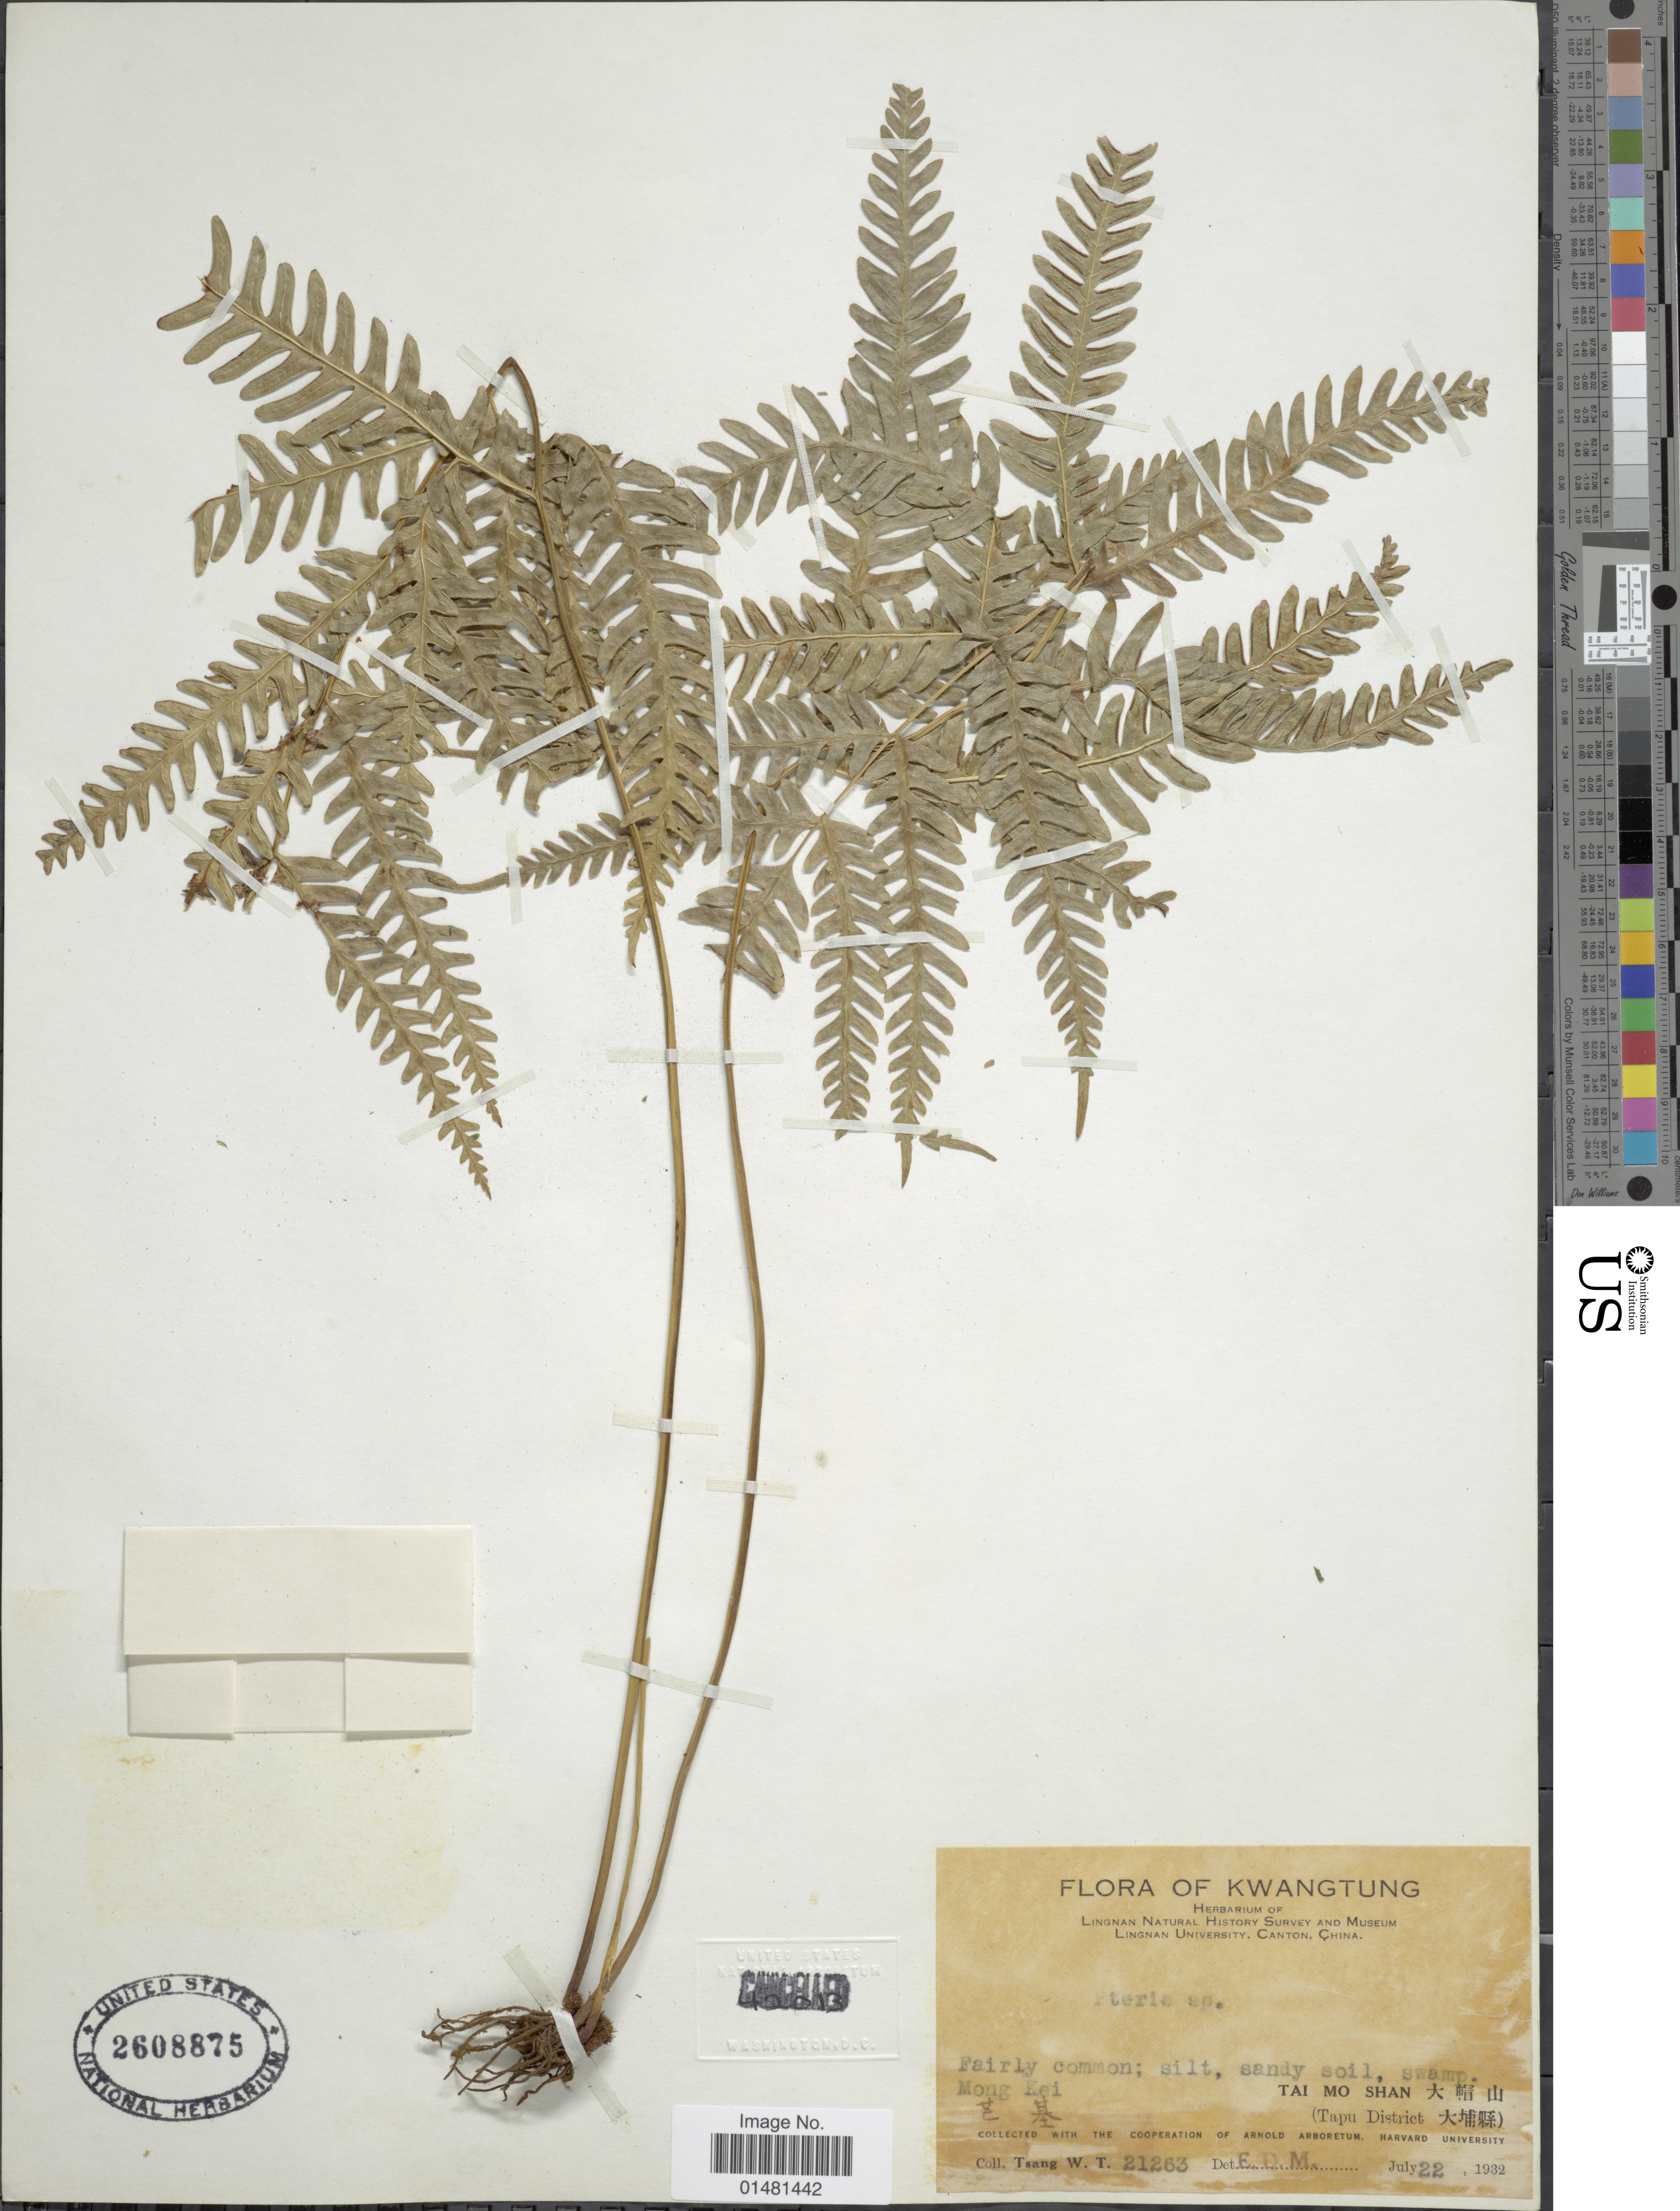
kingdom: Plantae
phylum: Tracheophyta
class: Polypodiopsida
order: Polypodiales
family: Pteridaceae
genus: Pteris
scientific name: Pteris sp.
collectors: W. T. Tsang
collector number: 21263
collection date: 1932-07-22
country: China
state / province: Guangdong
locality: Kwatung,Mong Kei, Tai Mo Shan (Tapu District)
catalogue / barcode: US 2608875